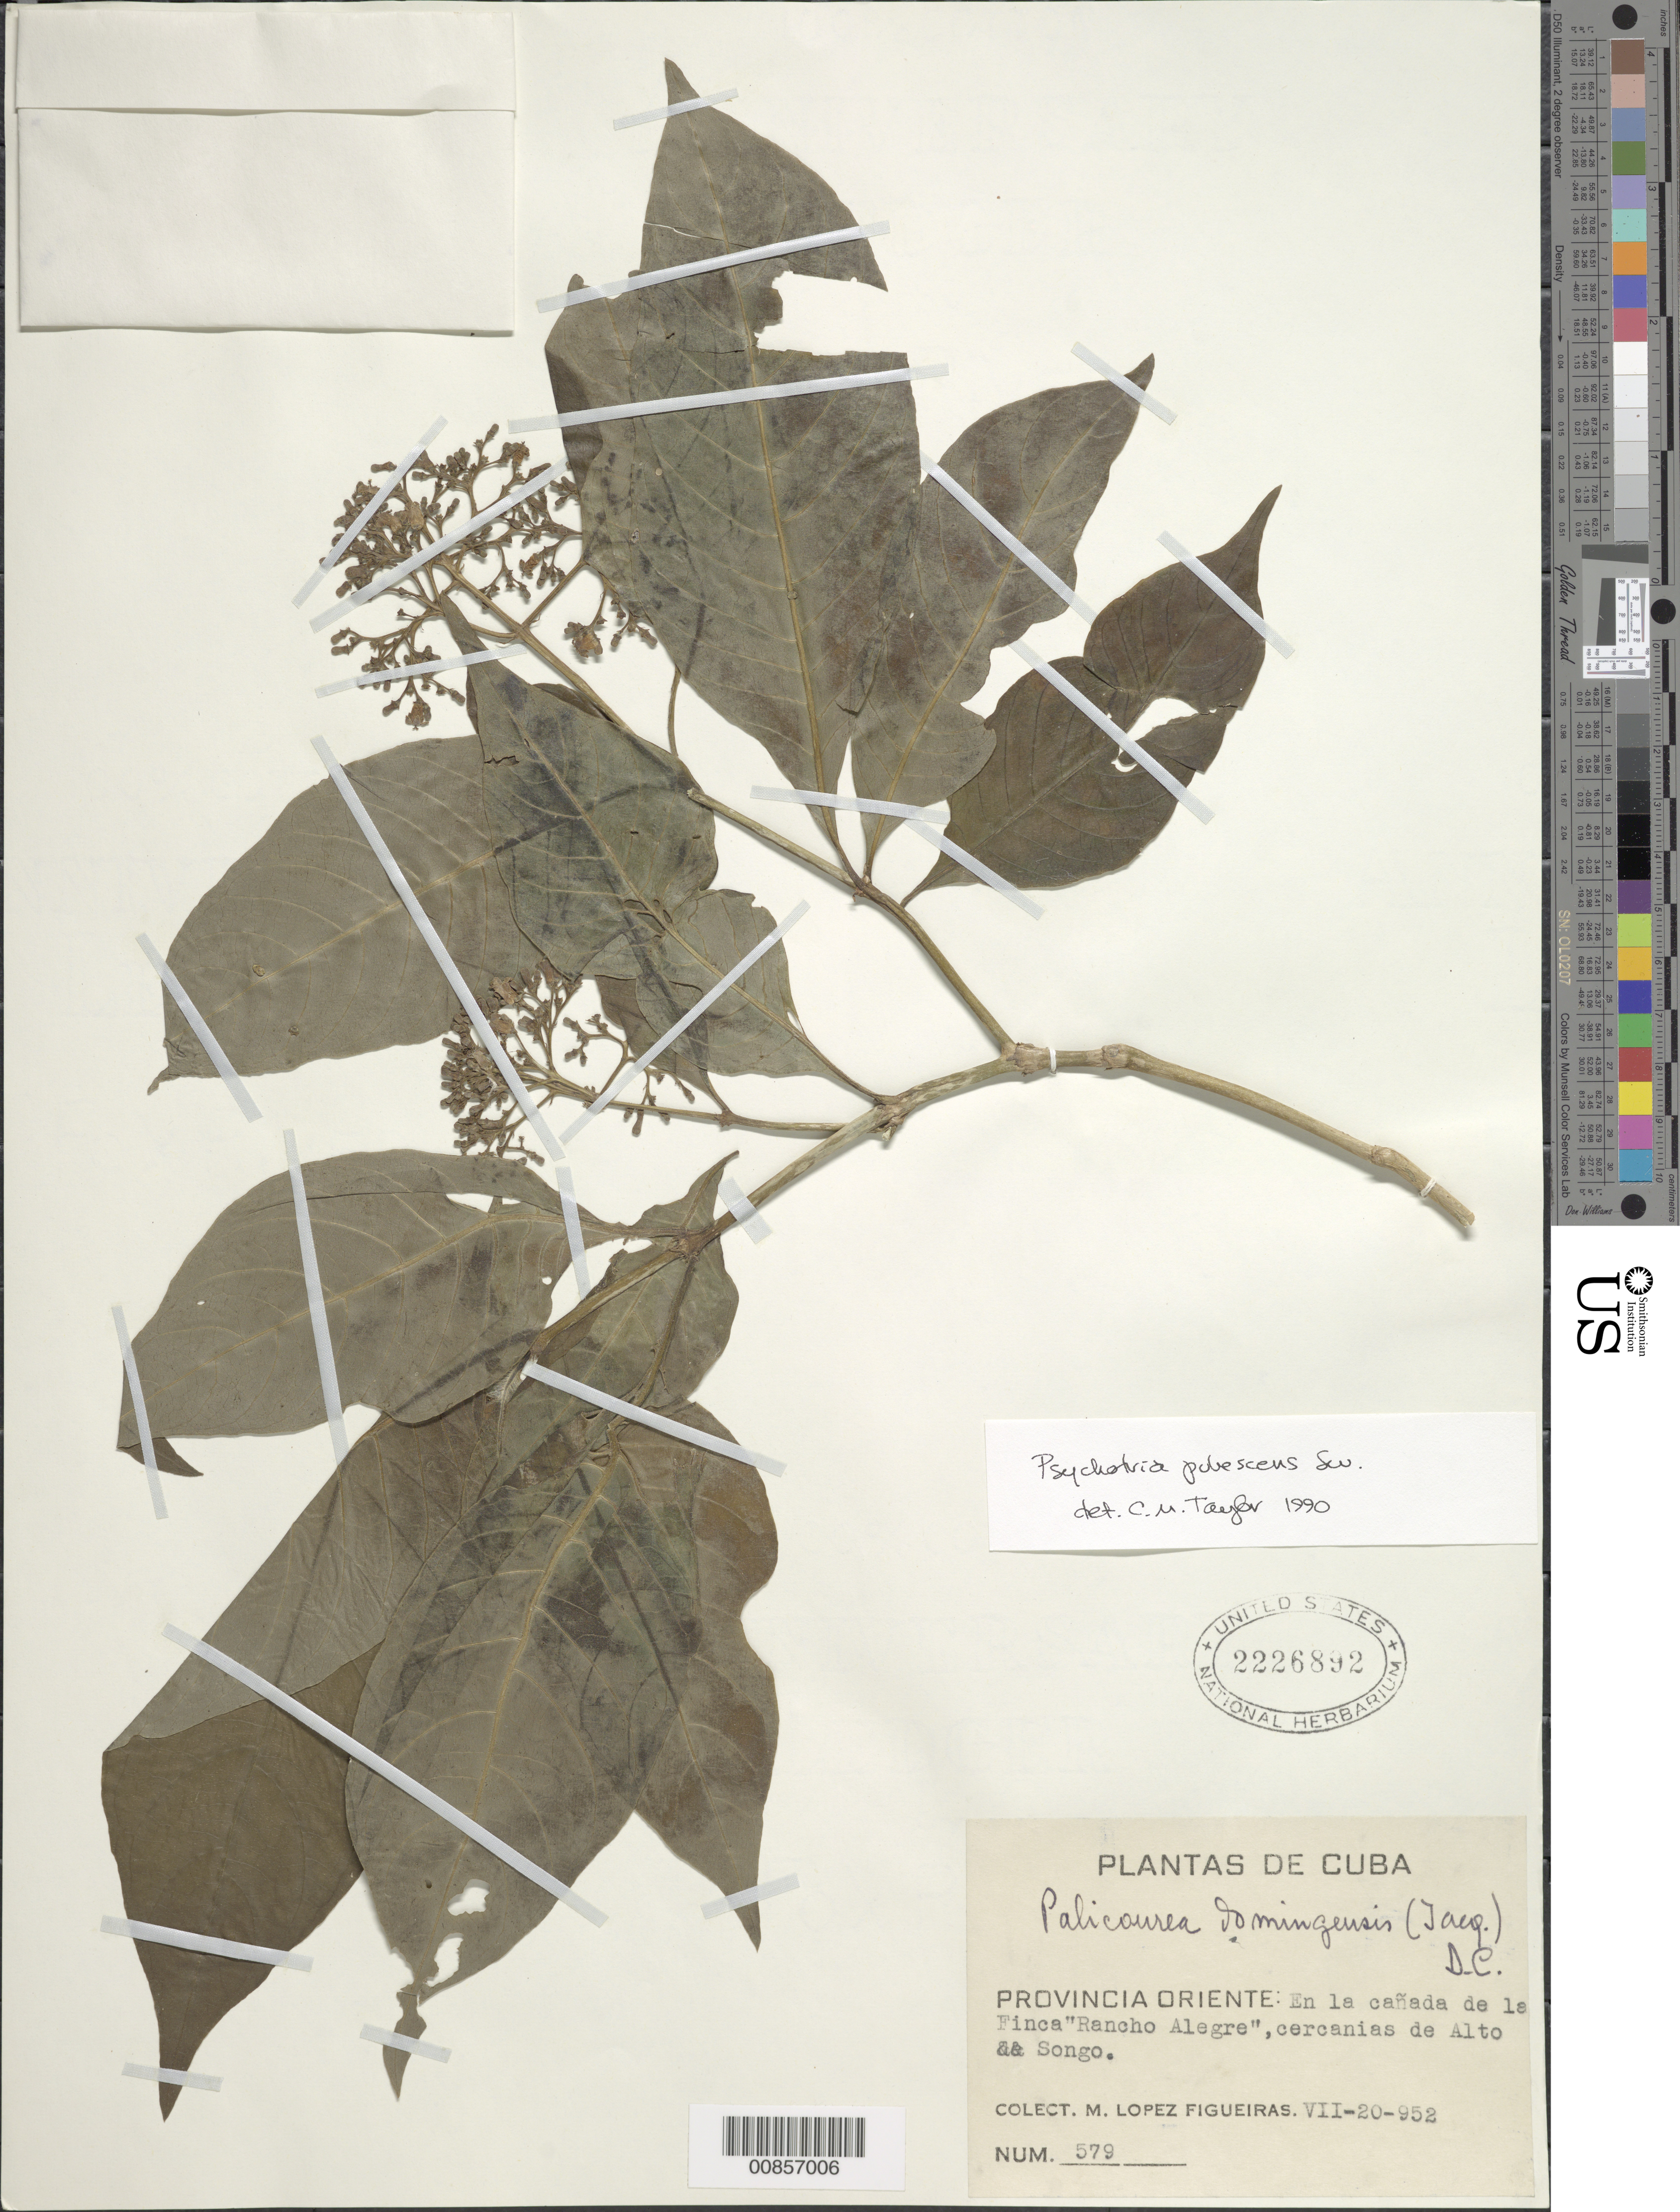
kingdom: Plantae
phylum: Tracheophyta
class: Magnoliopsida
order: Gentianales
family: Rubiaceae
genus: Psychotria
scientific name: Psychotria pubescens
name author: Sw.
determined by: Taylor, Charlotte M.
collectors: M. López Figueiras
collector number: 579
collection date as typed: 20 Jul 1952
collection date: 1952-07-20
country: Cuba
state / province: Oriente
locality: Finca "Rancho Alegre", cercanias de Alto & Songo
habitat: En la cañada de la finca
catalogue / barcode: US 2226892